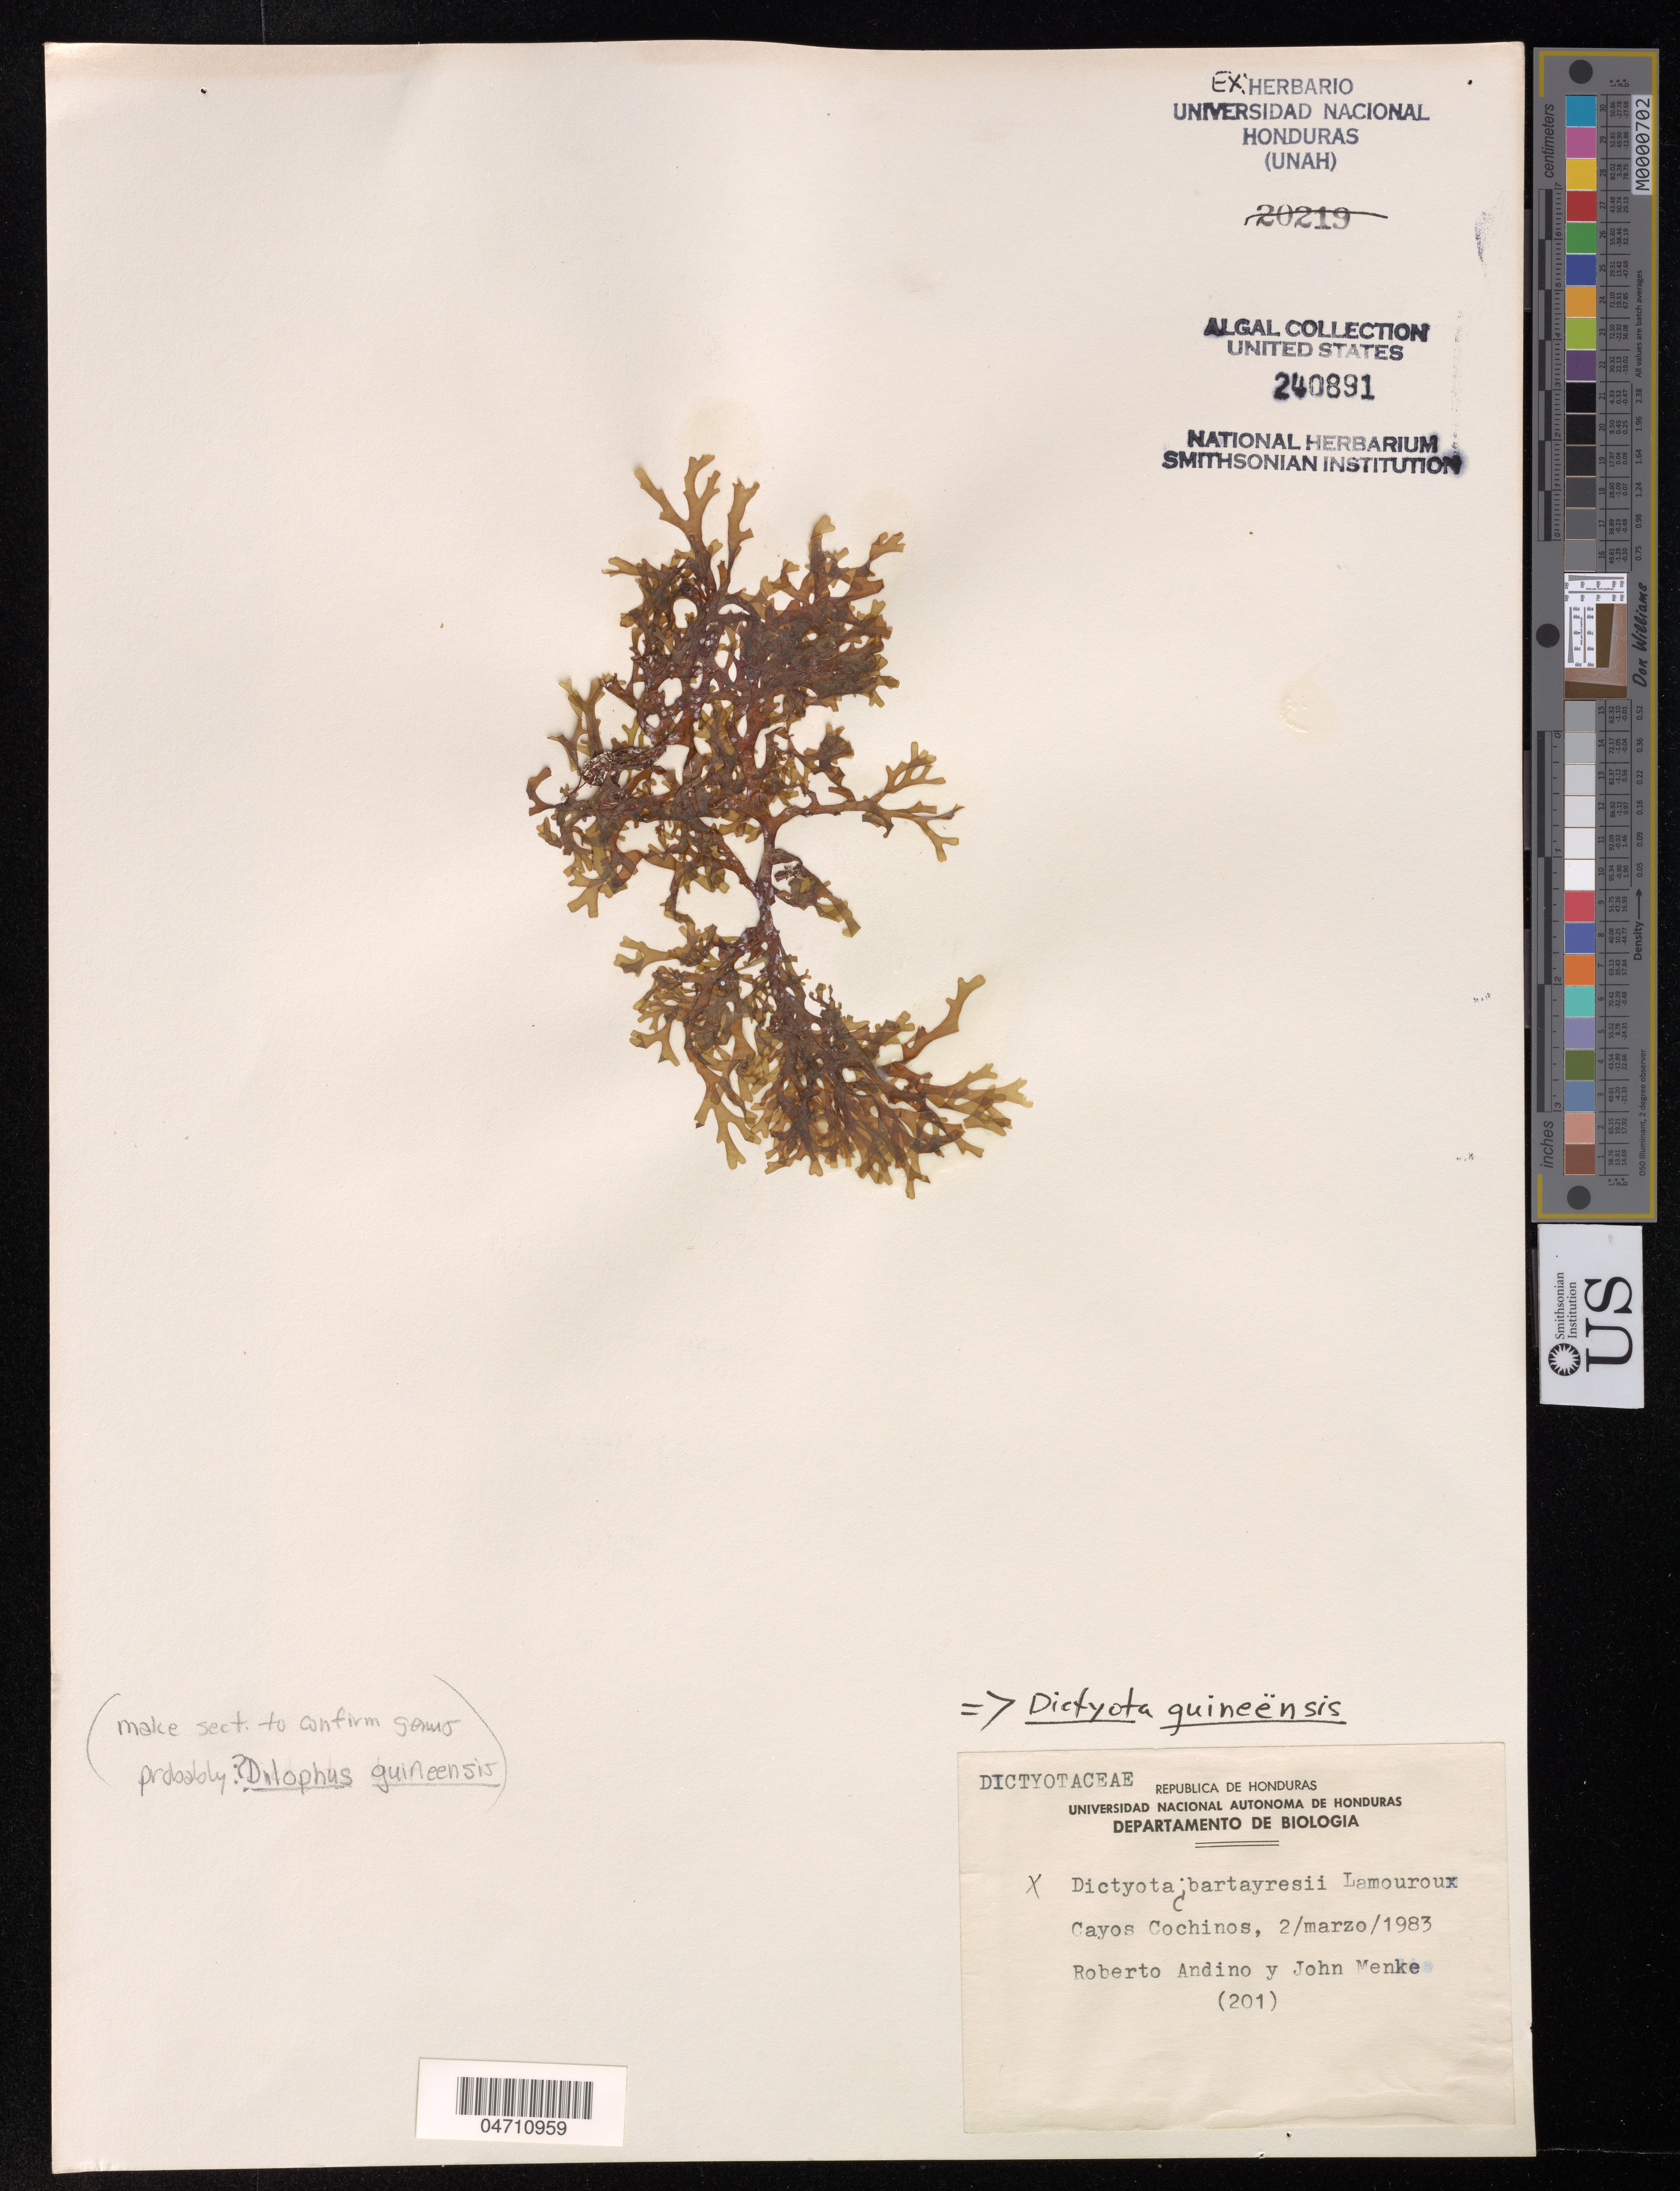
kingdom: Chromista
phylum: Ochrophyta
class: Phaeophyceae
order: Dictyotales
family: Dictyotaceae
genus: Dictyota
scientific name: Dictyota guineensis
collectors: R. Andino & J. Menke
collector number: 201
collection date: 1983-03-02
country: Honduras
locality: Cayos Cochinos.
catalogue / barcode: US 240891